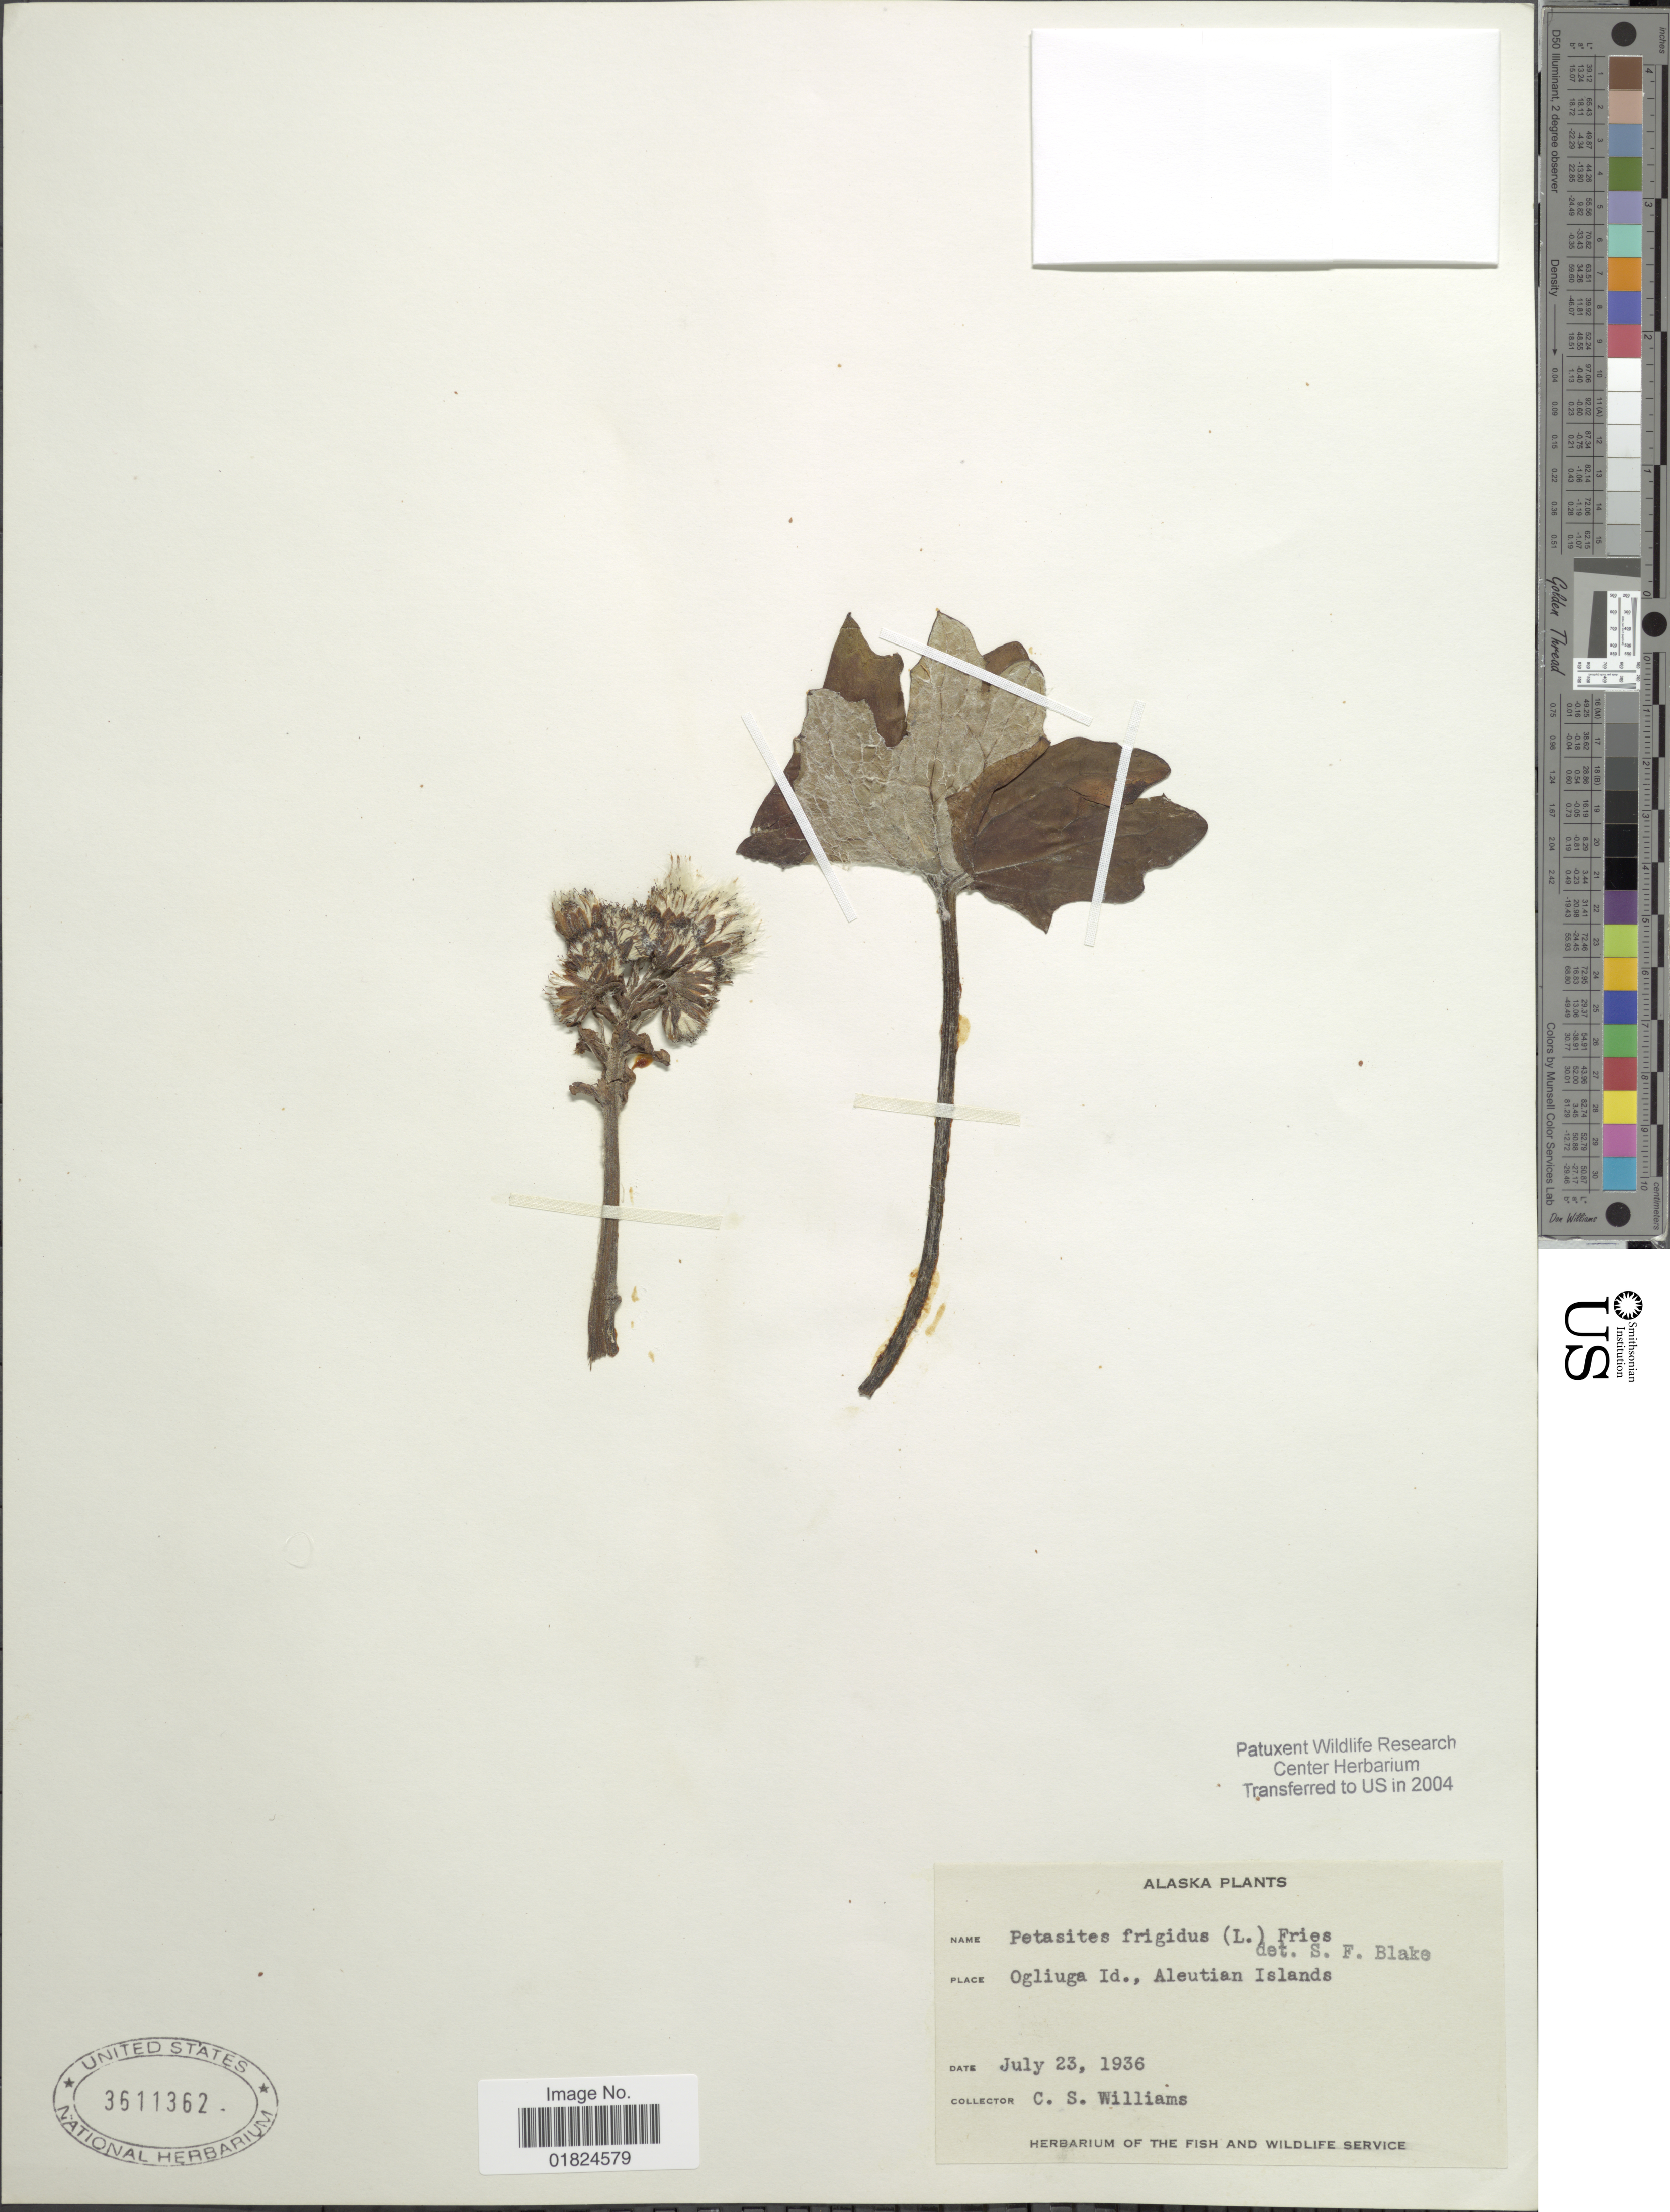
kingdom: Plantae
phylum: Tracheophyta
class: Magnoliopsida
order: Asterales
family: Asteraceae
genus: Petasites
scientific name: Petasites frigidus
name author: (L.) Fr.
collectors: C. Williams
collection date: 1936-07-23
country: United States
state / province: Alaska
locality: Ogliuga Is., Aleutian Islands.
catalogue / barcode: US 3611362